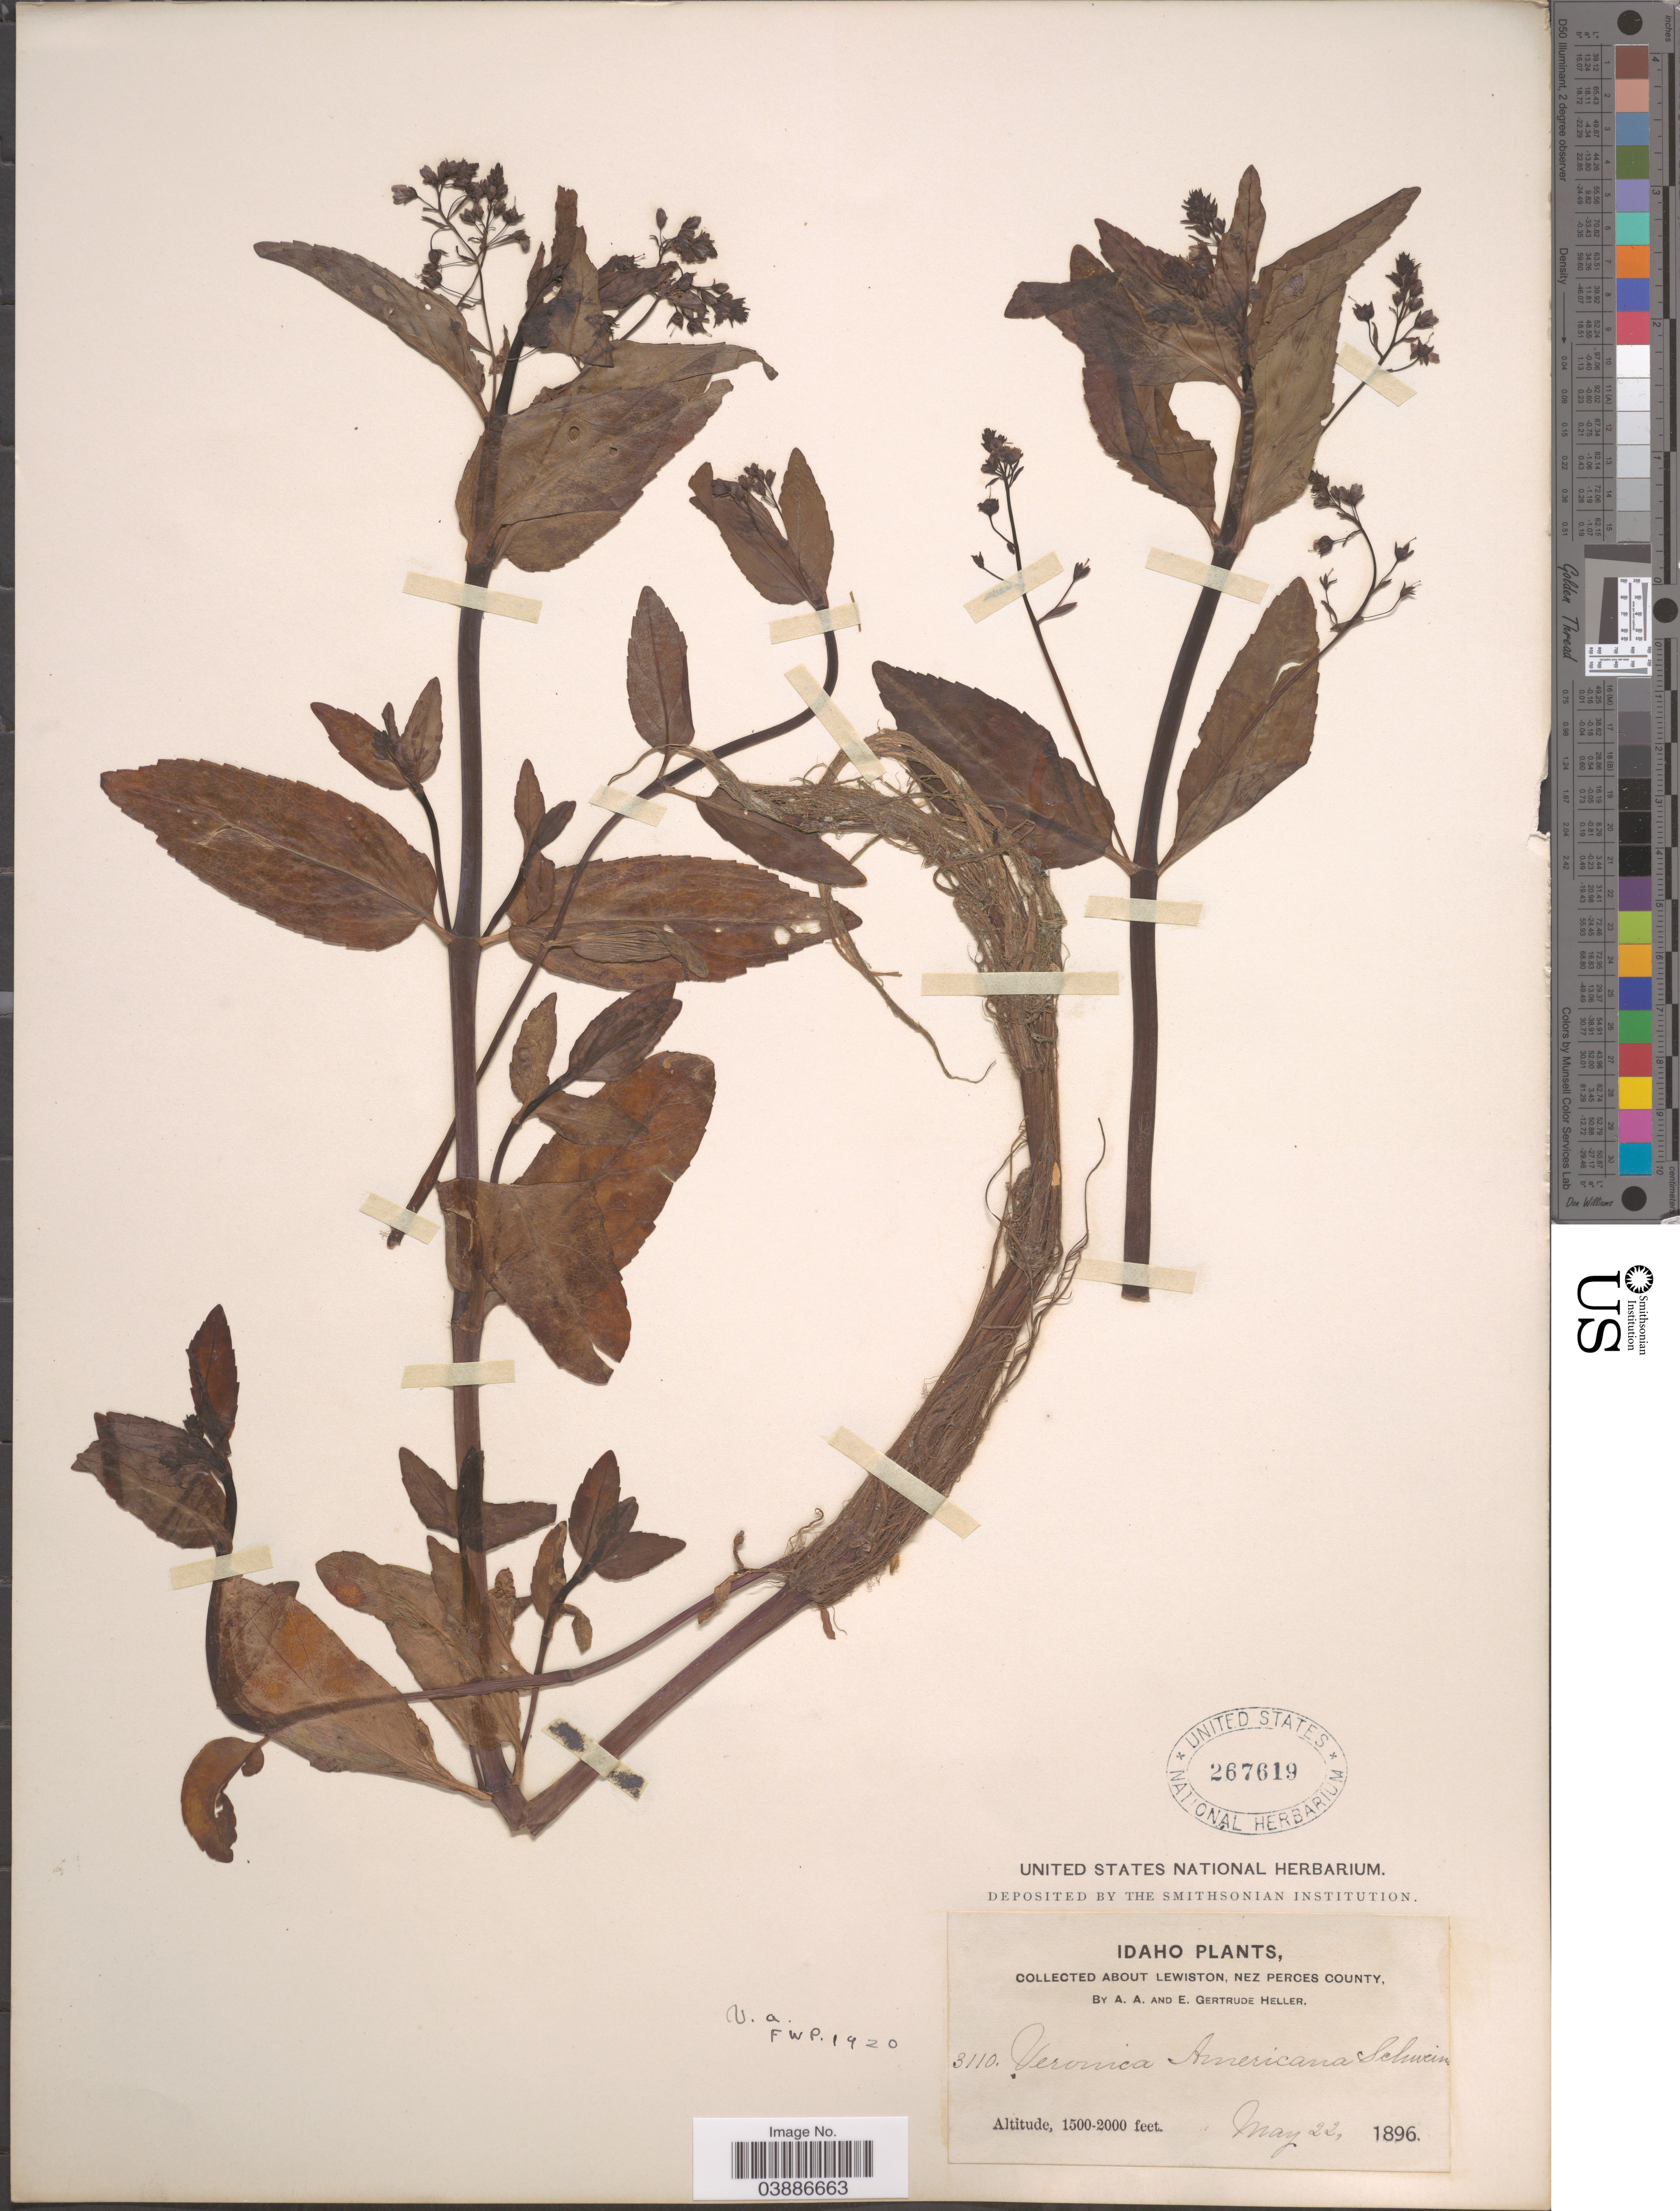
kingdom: Plantae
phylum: Tracheophyta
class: Magnoliopsida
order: Lamiales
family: Plantaginaceae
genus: Veronica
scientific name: Veronica americana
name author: Schwein. ex Benth.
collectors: A. A. Heller & E. G. Heller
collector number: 3110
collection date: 1896-05-22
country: United States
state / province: Idaho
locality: About Lewiston, Nez Perces County.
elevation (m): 457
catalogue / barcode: US 267619